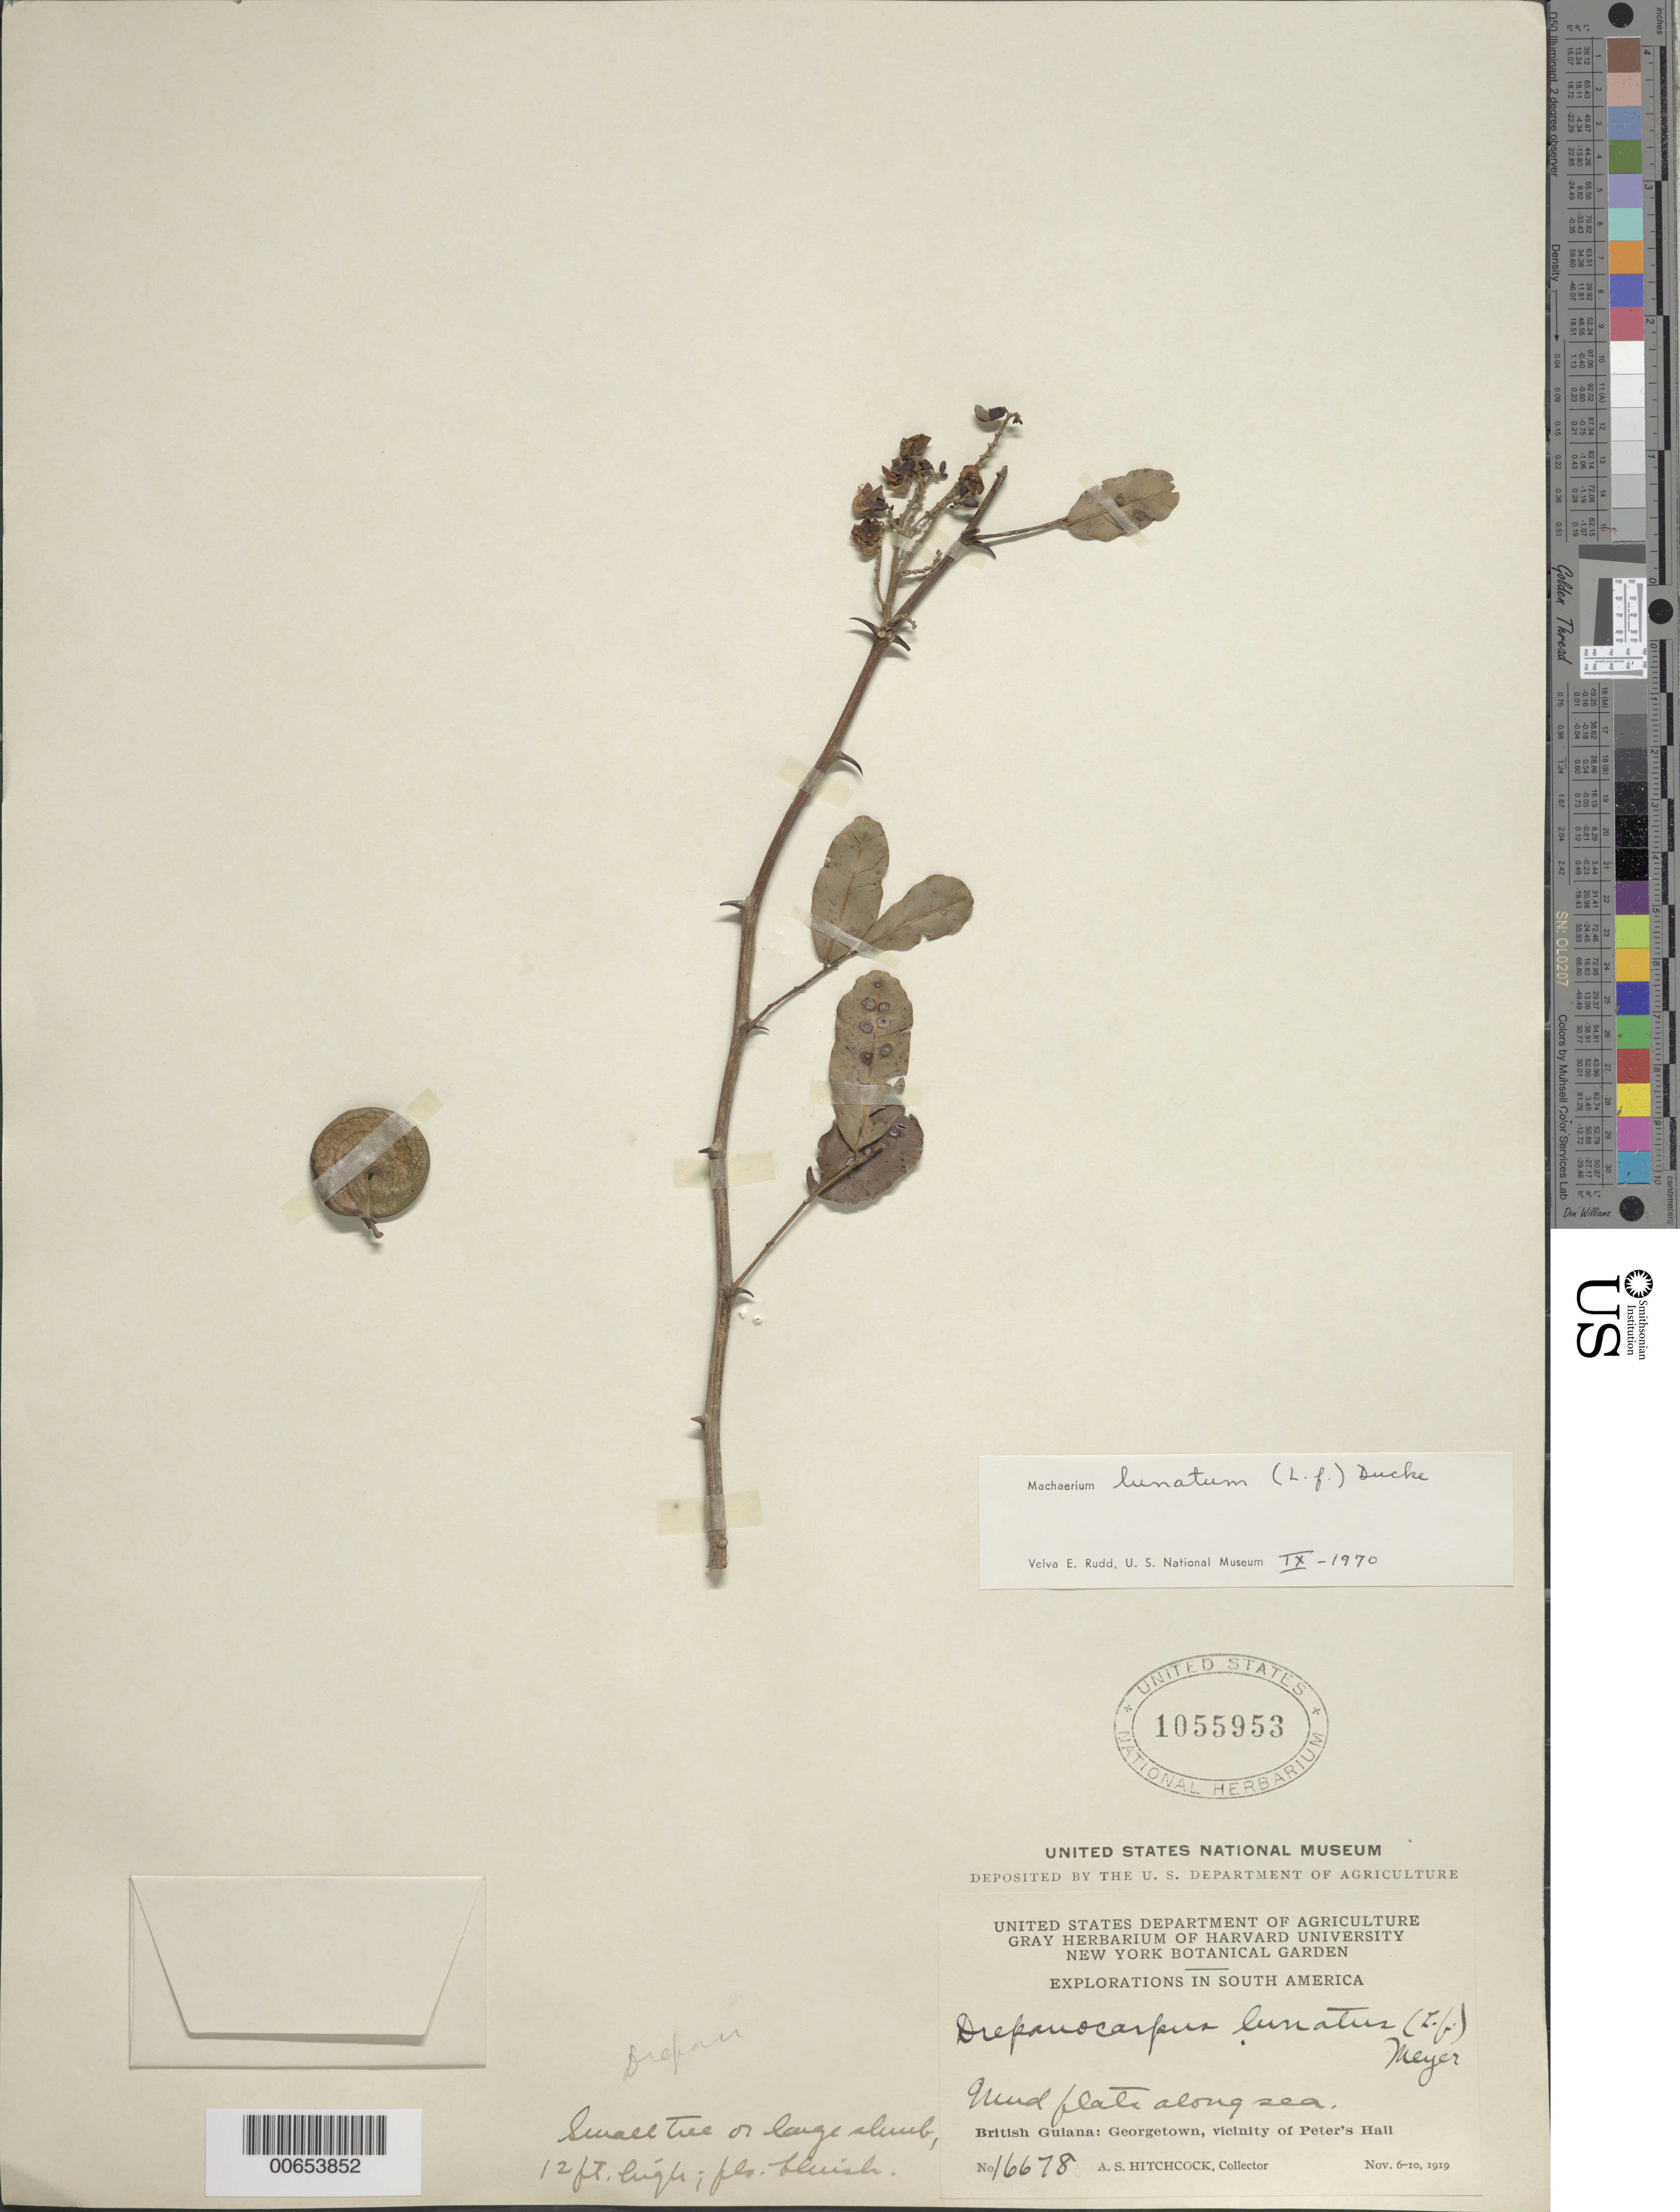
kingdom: Plantae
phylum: Tracheophyta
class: Magnoliopsida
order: Fabales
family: Fabaceae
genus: Machaerium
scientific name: Machaerium lunatum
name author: (L. f.) Ducke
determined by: Rudd, V. E.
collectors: A. S. Hitchcock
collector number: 16678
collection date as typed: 6-Nov-19 to 10-Nov-19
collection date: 1919-11-06/1919-11-10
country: Guyana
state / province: Demerara-Mahaica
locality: Georgetown, vic. of Peter's Hall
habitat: Mud flats along sea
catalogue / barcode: US 1055953